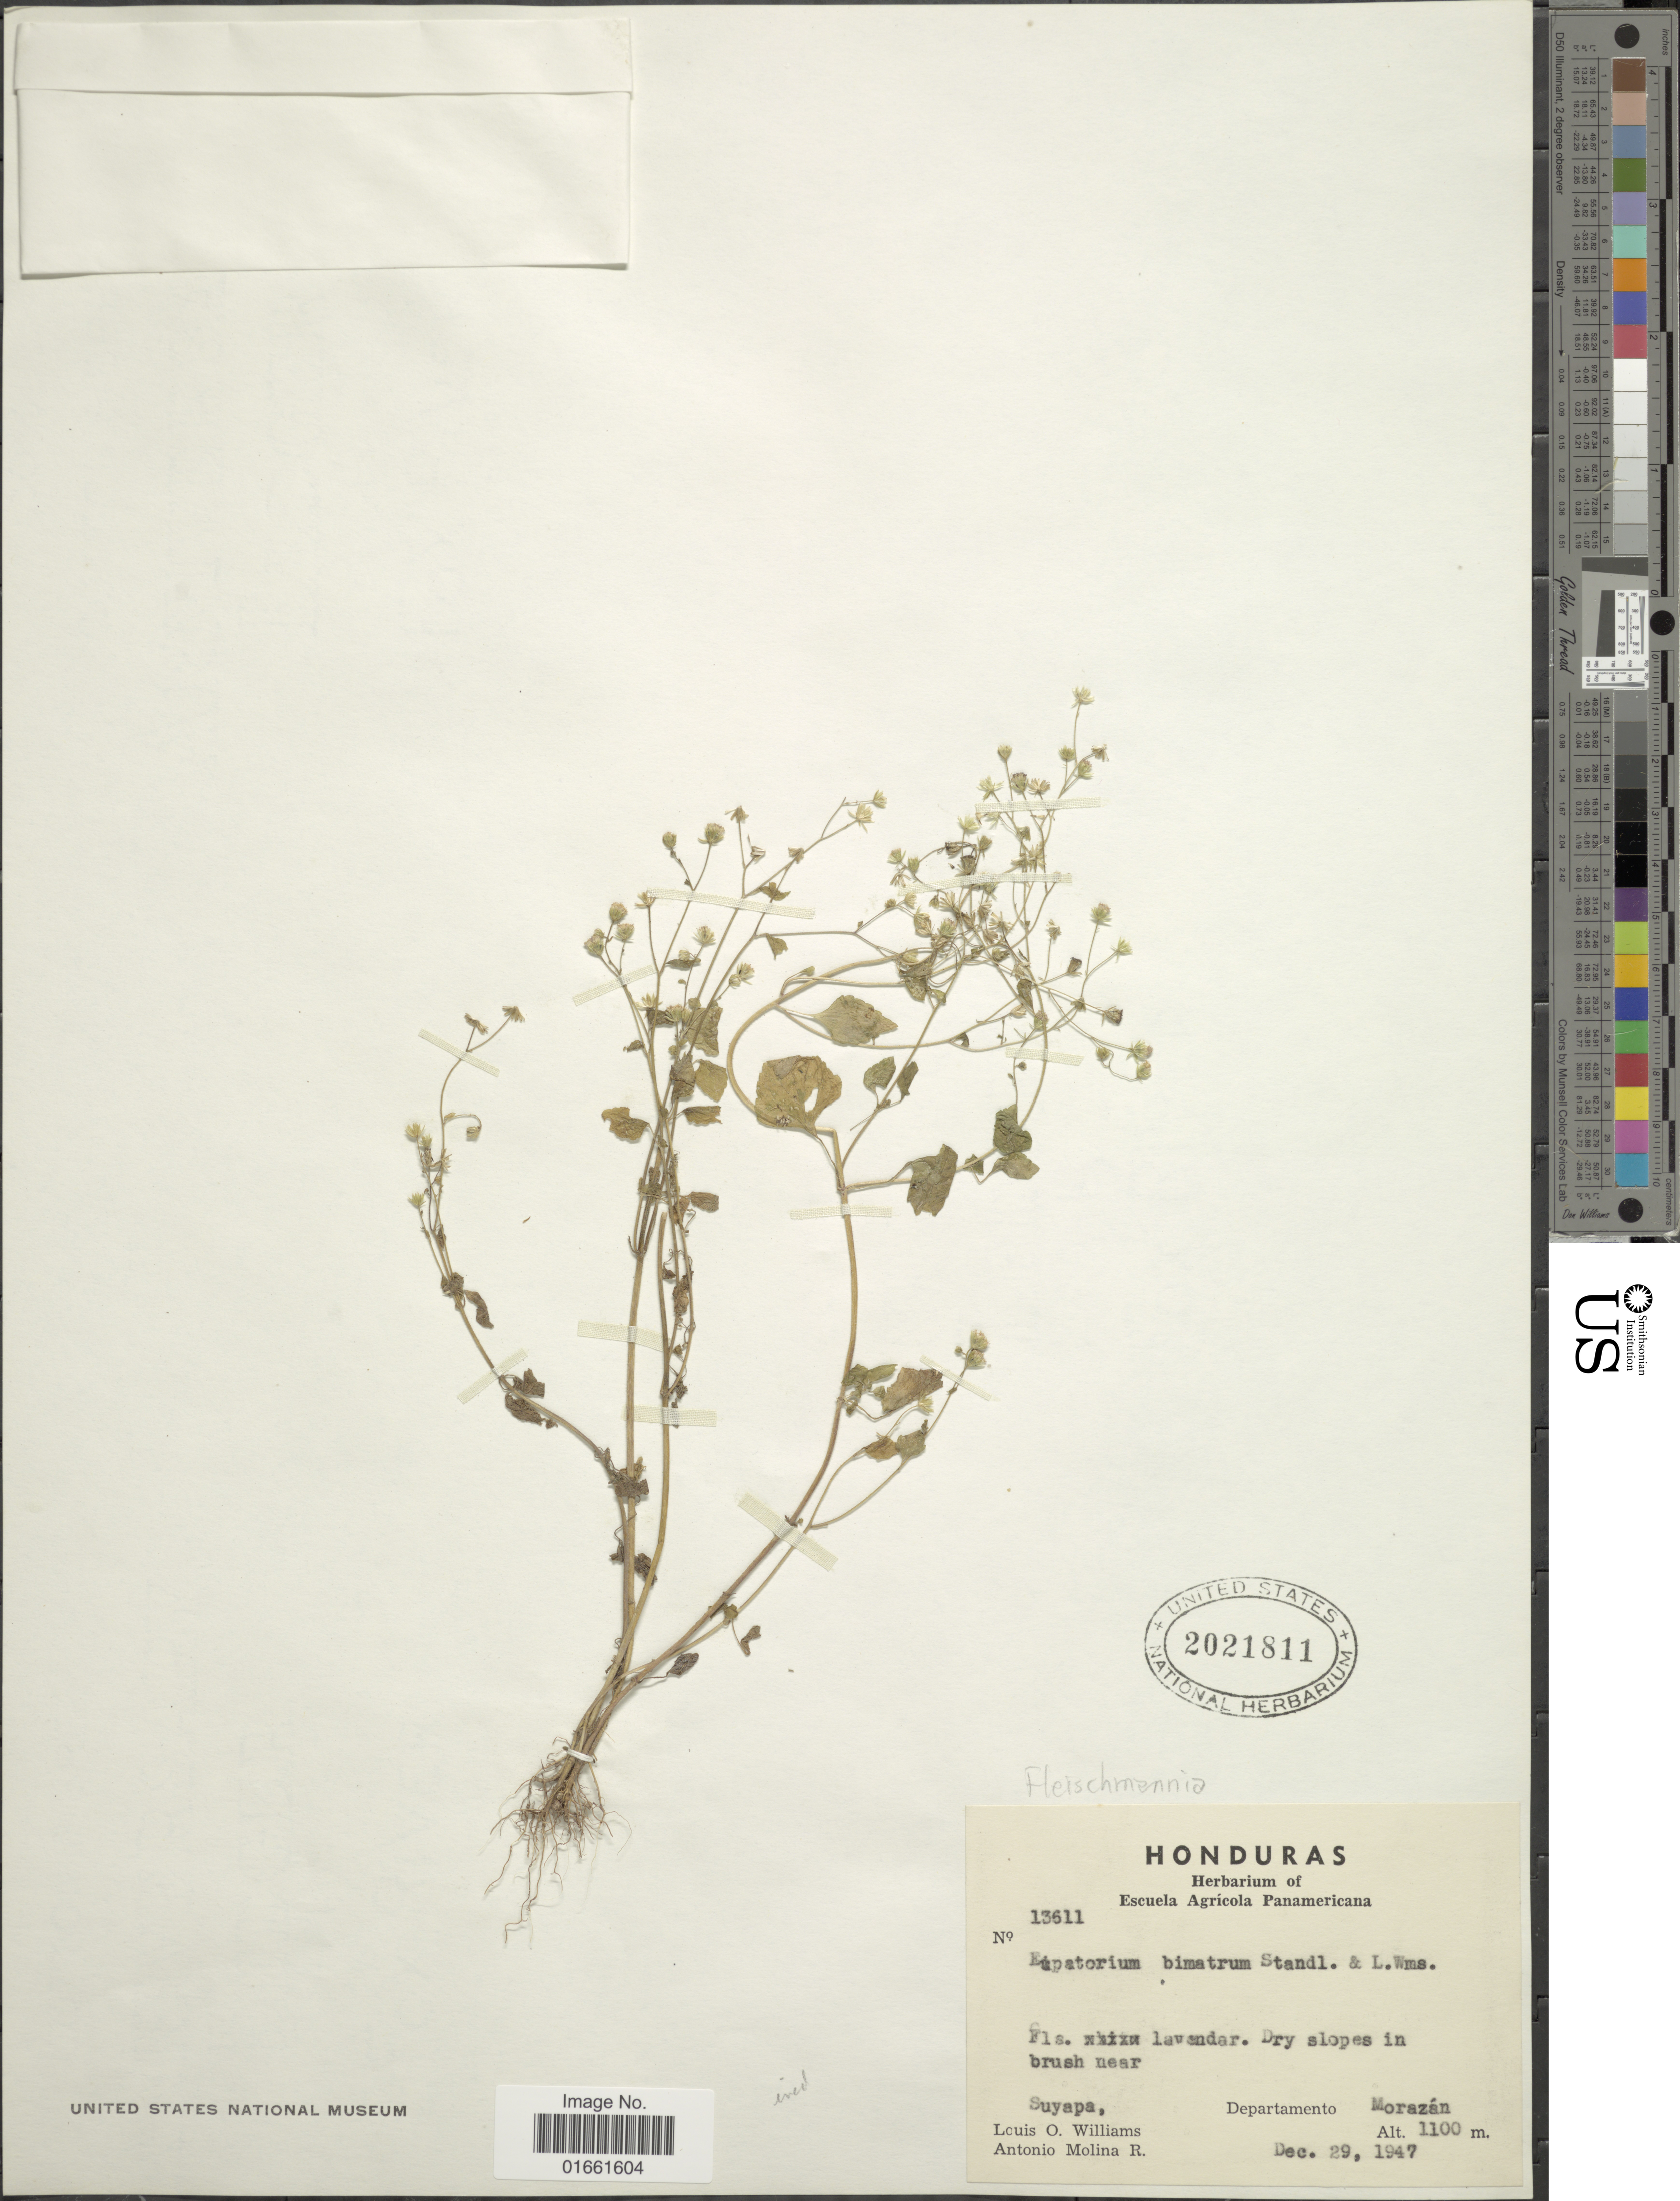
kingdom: Plantae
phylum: Tracheophyta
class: Magnoliopsida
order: Asterales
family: Asteraceae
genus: Fleischmannia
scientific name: Fleischmannia microstemon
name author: (Cass.) R.M. King & H. Rob.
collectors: L. O. Williams & A. Molina R.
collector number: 13611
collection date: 1947-12-29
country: Honduras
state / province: Fco. Morazán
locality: Suyapa, Departamento Morazan.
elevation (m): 1100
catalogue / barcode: US 2021811